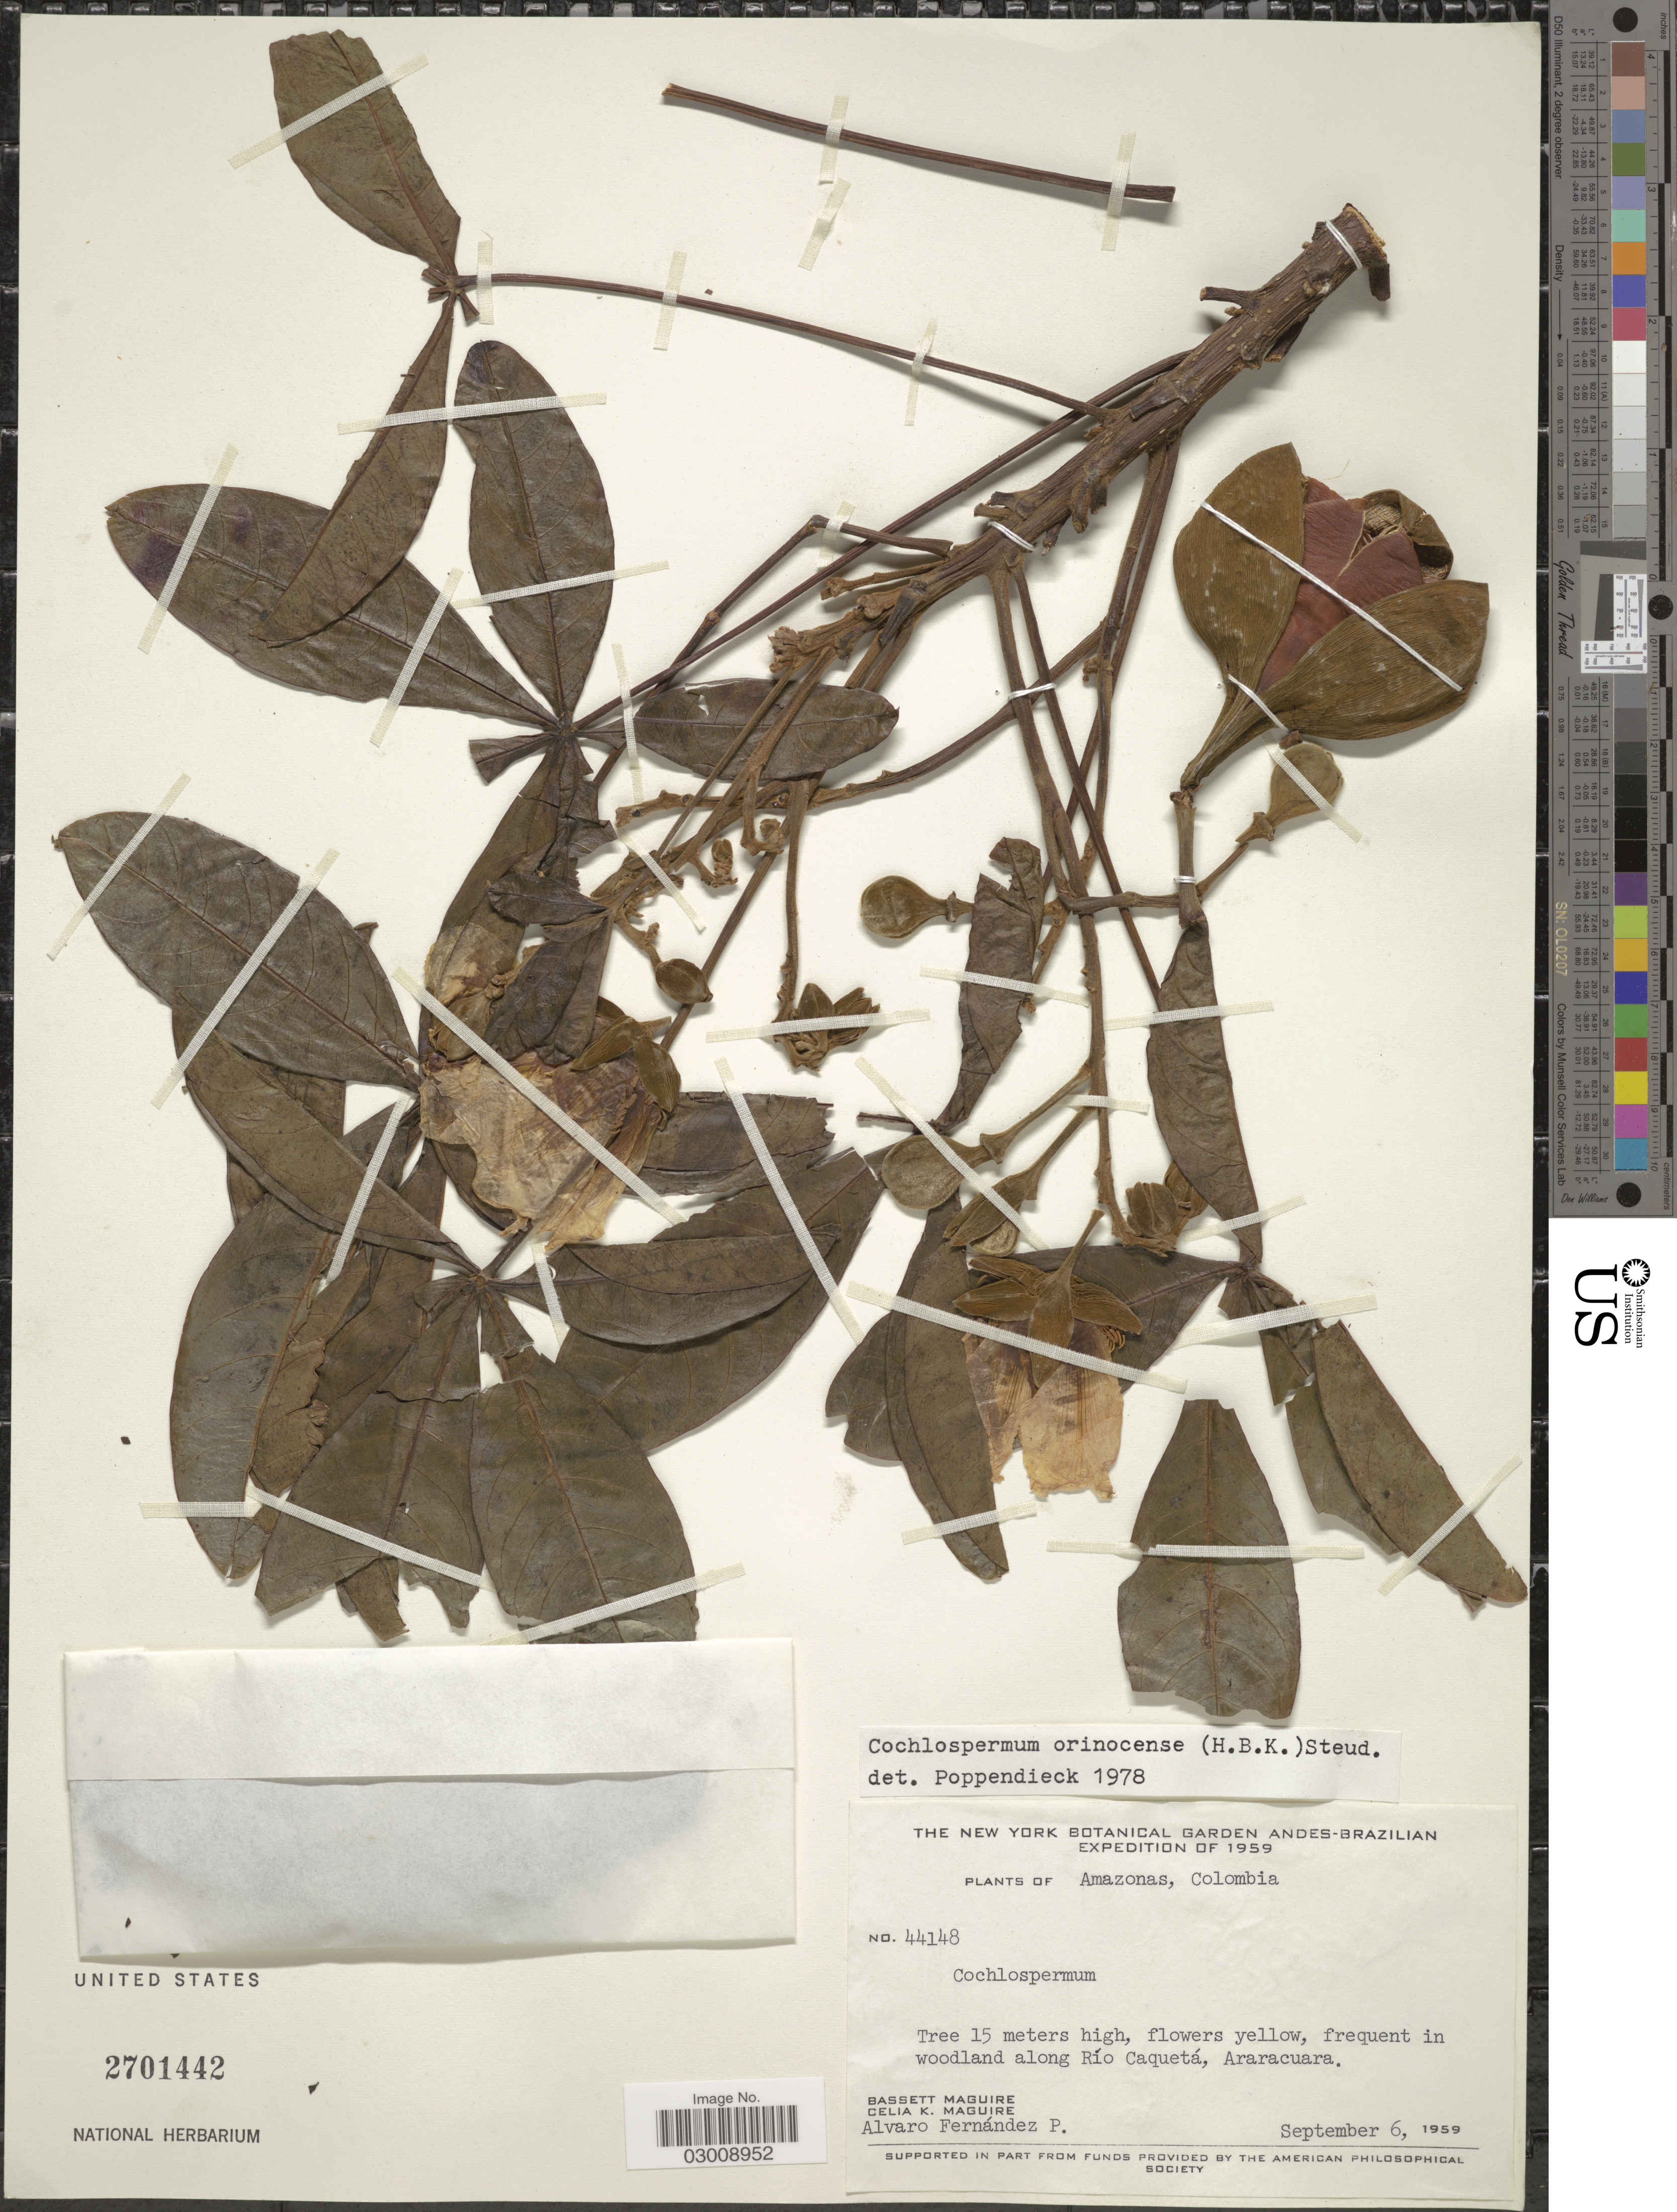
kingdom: Plantae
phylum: Tracheophyta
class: Magnoliopsida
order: Malvales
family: Cochlospermaceae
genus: Cochlospermum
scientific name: Cochlospermum orinocense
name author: (Kunth) Steud.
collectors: B. Maguire, C. K. Maguire & A. Fernández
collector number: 44148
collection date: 1959-09-06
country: Colombia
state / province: Amazônas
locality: Frequent in woodland along Río Caquetá, Araracuara.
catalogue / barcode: US 2701442